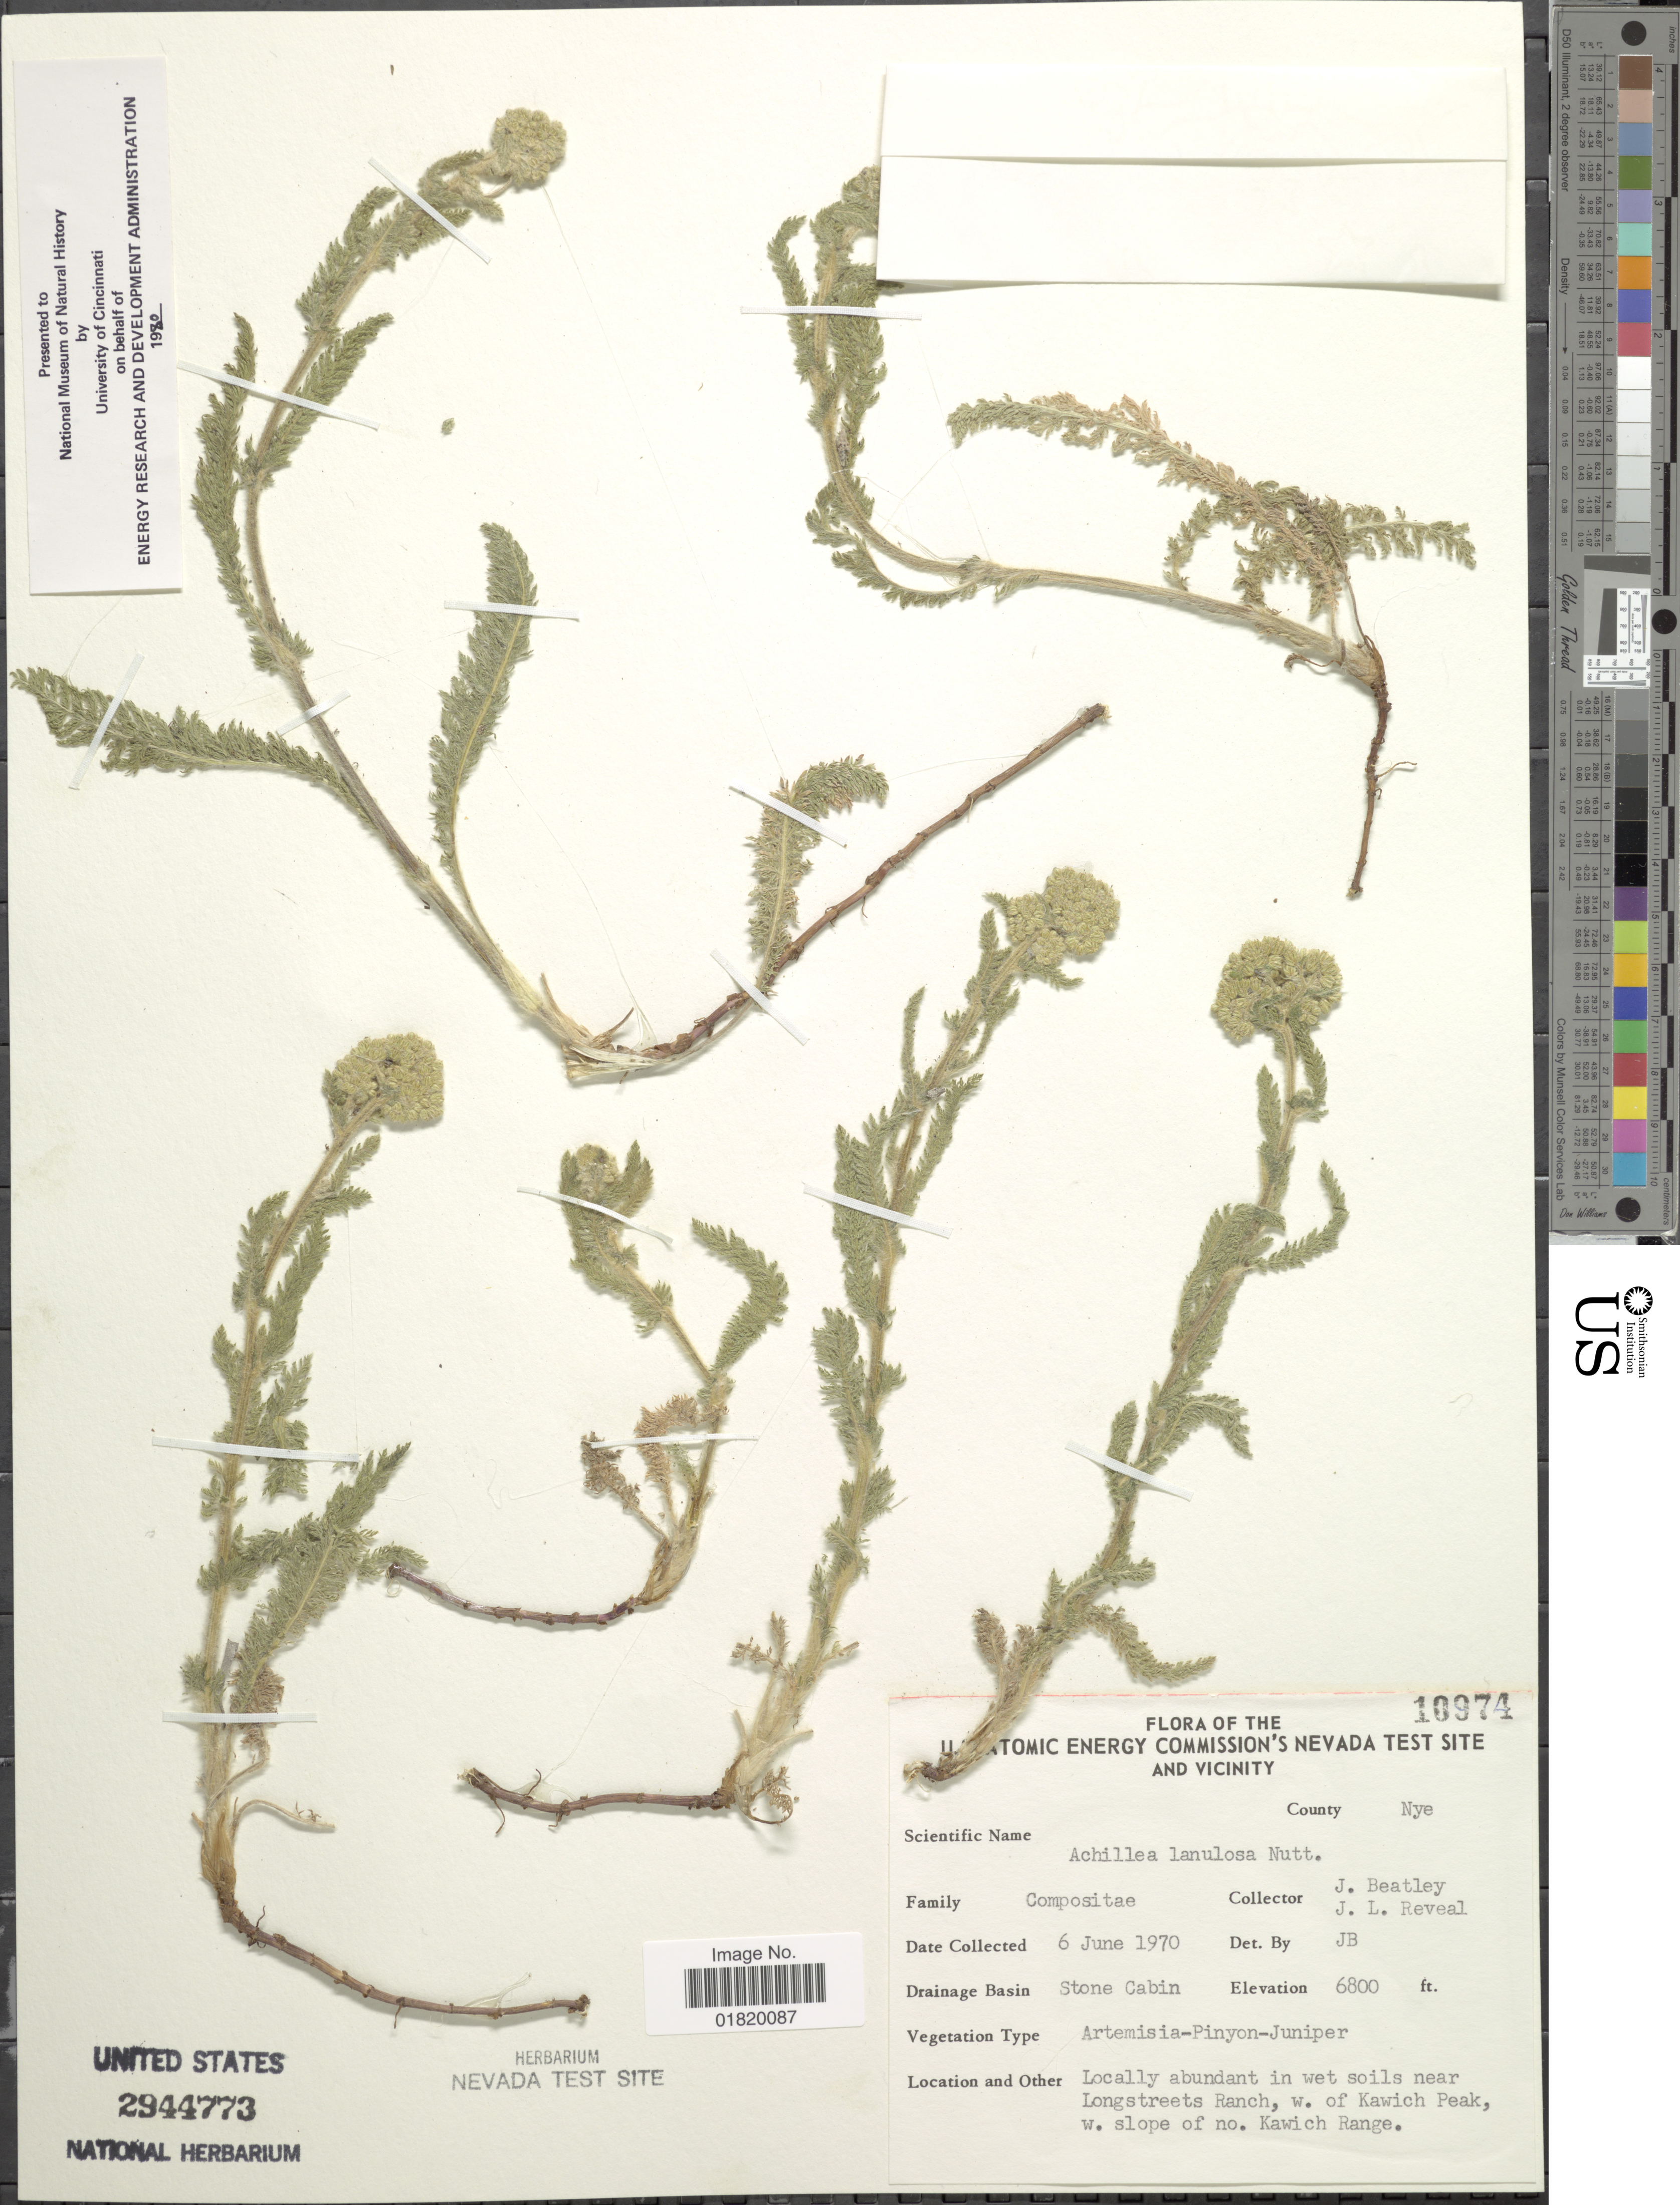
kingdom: Plantae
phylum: Tracheophyta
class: Magnoliopsida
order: Asterales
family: Asteraceae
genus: Achillea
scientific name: Achillea lanulosa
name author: Nutt.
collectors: J. C. Beatley & J. L. Reveal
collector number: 10974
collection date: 1970-06-06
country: United States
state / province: Nevada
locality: U.S. Atomic Energy Commission's Nevada Test Site and vicinity. County Nye. Drainage Basin Stone Cabin. near Longstreet Ranch, w. of Kawich Peak, w. slope of no. Kawich Range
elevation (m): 2073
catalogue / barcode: US 2944773